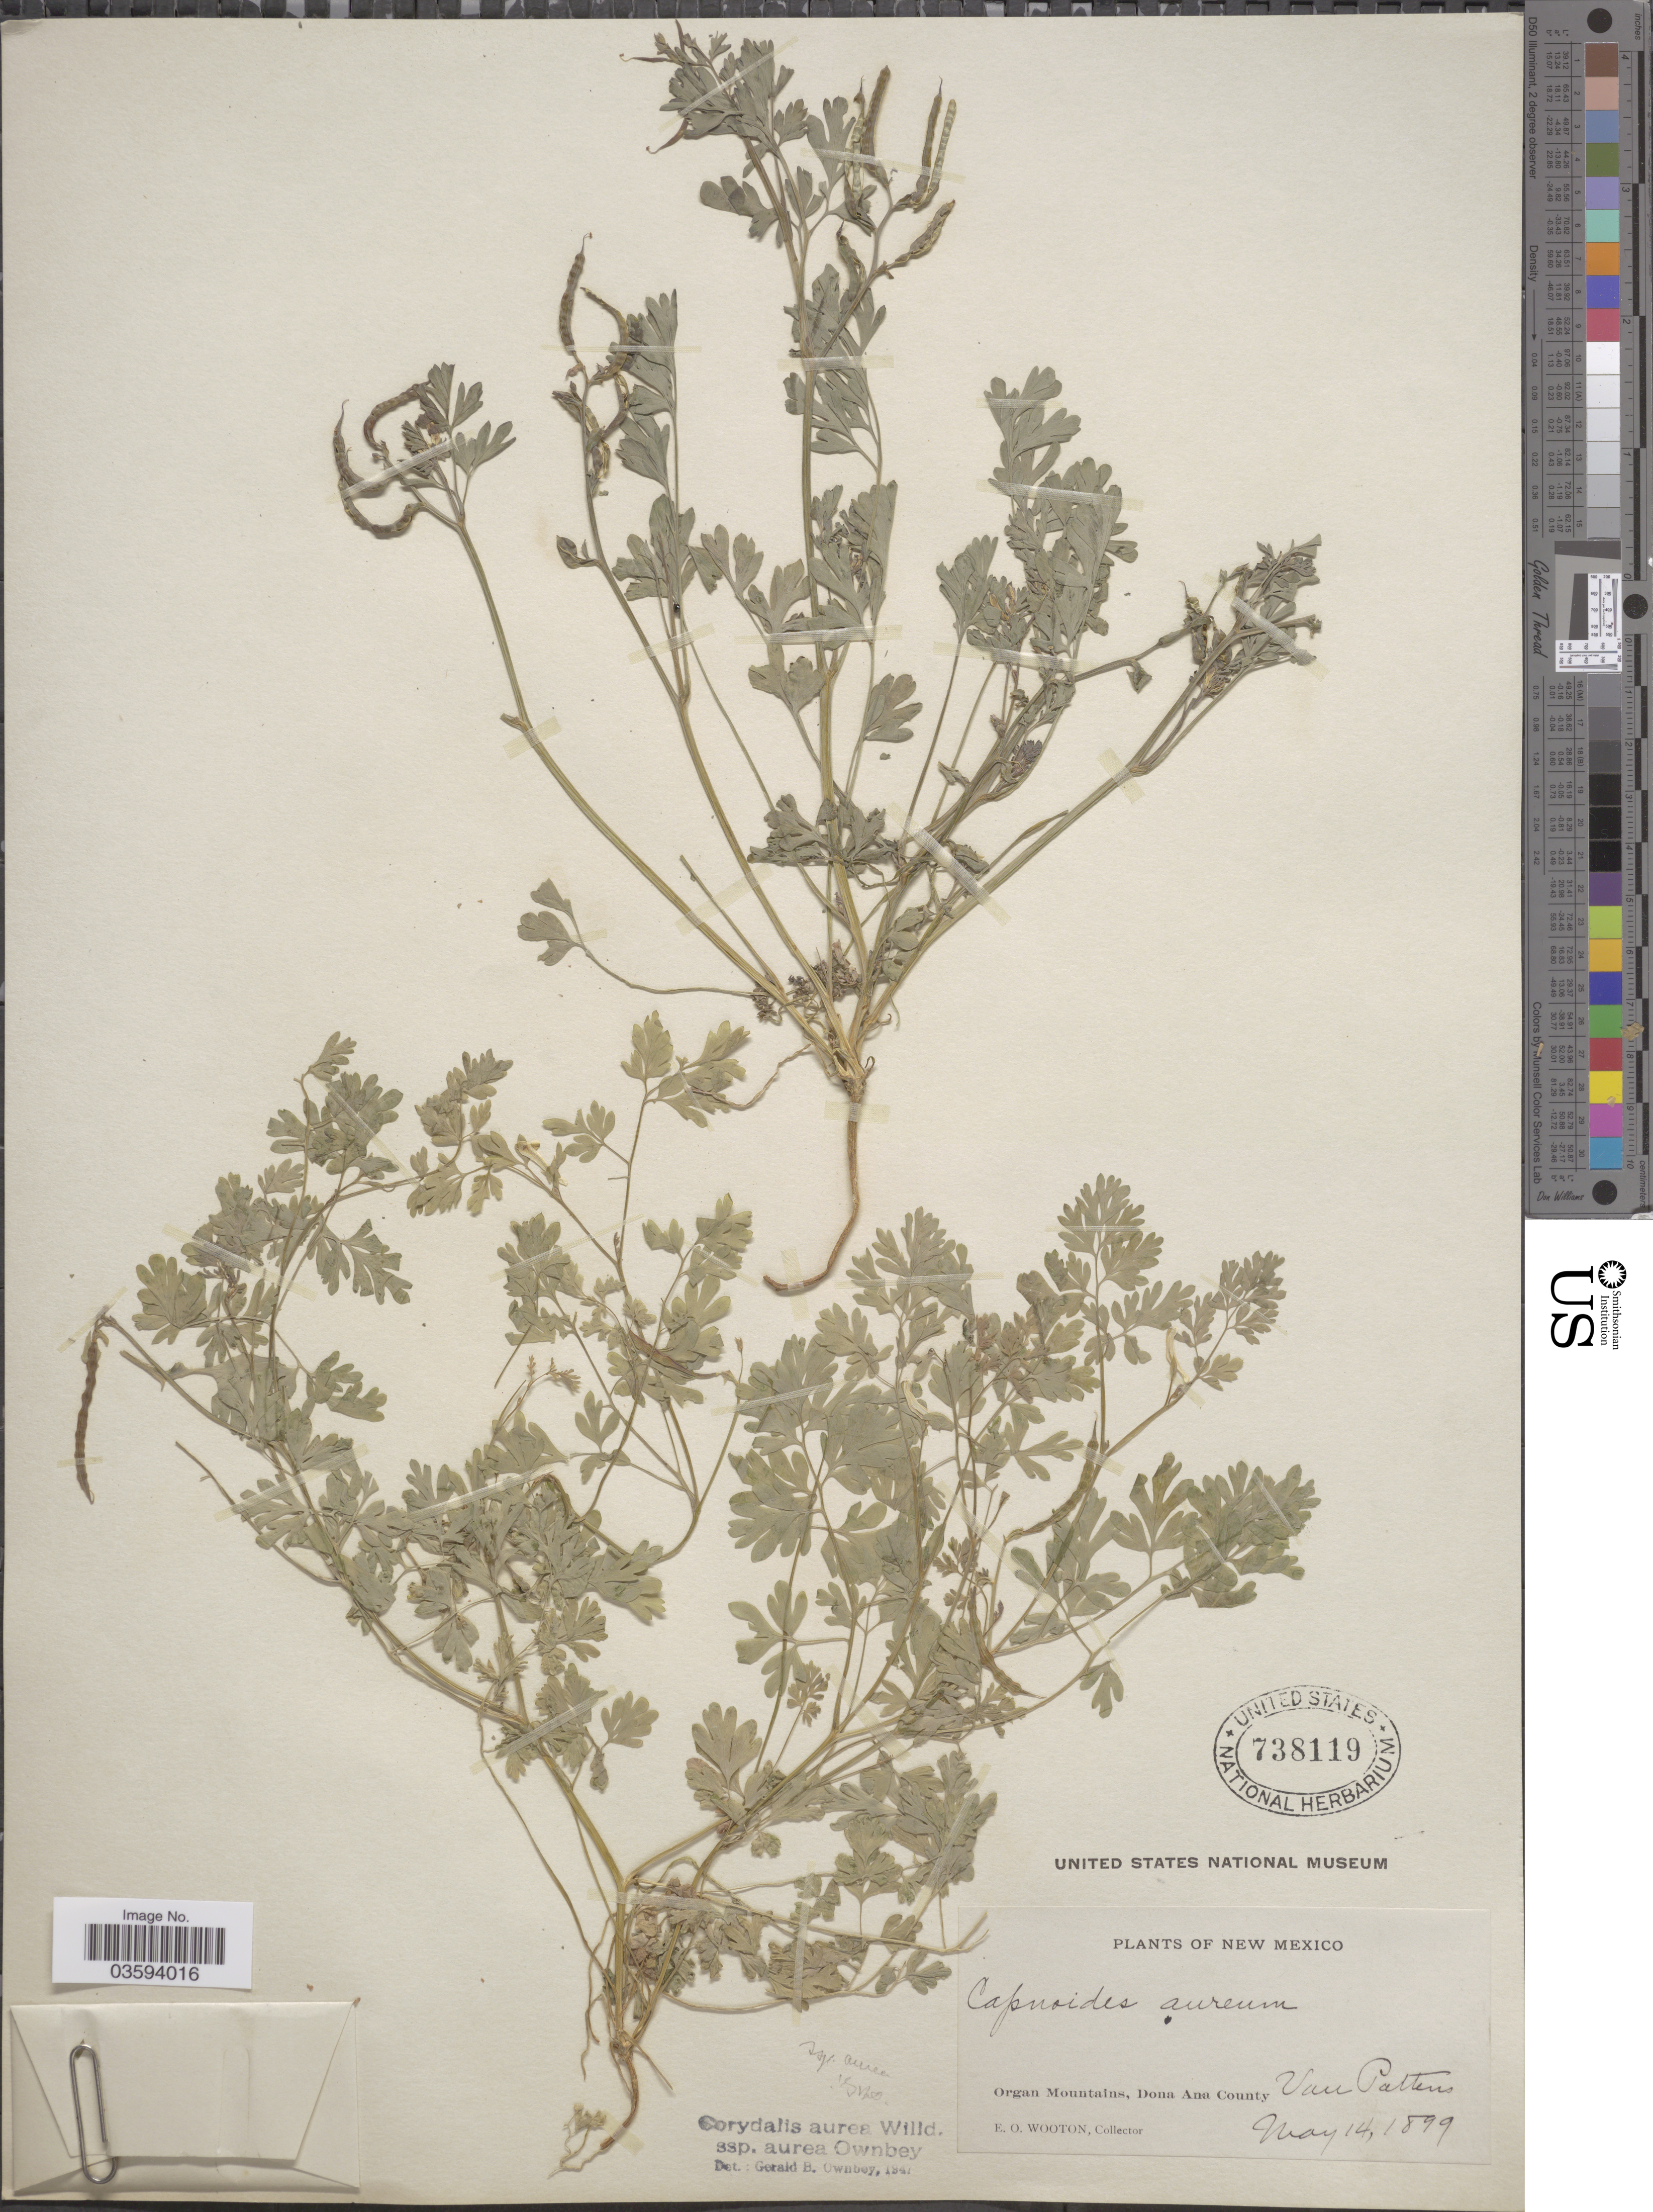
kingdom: Plantae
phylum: Tracheophyta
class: Magnoliopsida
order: Ranunculales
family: Papaveraceae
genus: Corydalis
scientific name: Corydalis aurea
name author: Willd.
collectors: E. O. Wooton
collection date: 1899-05-14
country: United States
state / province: New Mexico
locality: Organ Mountains, Dona Ana County, Van Pattens.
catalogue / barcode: US 738119